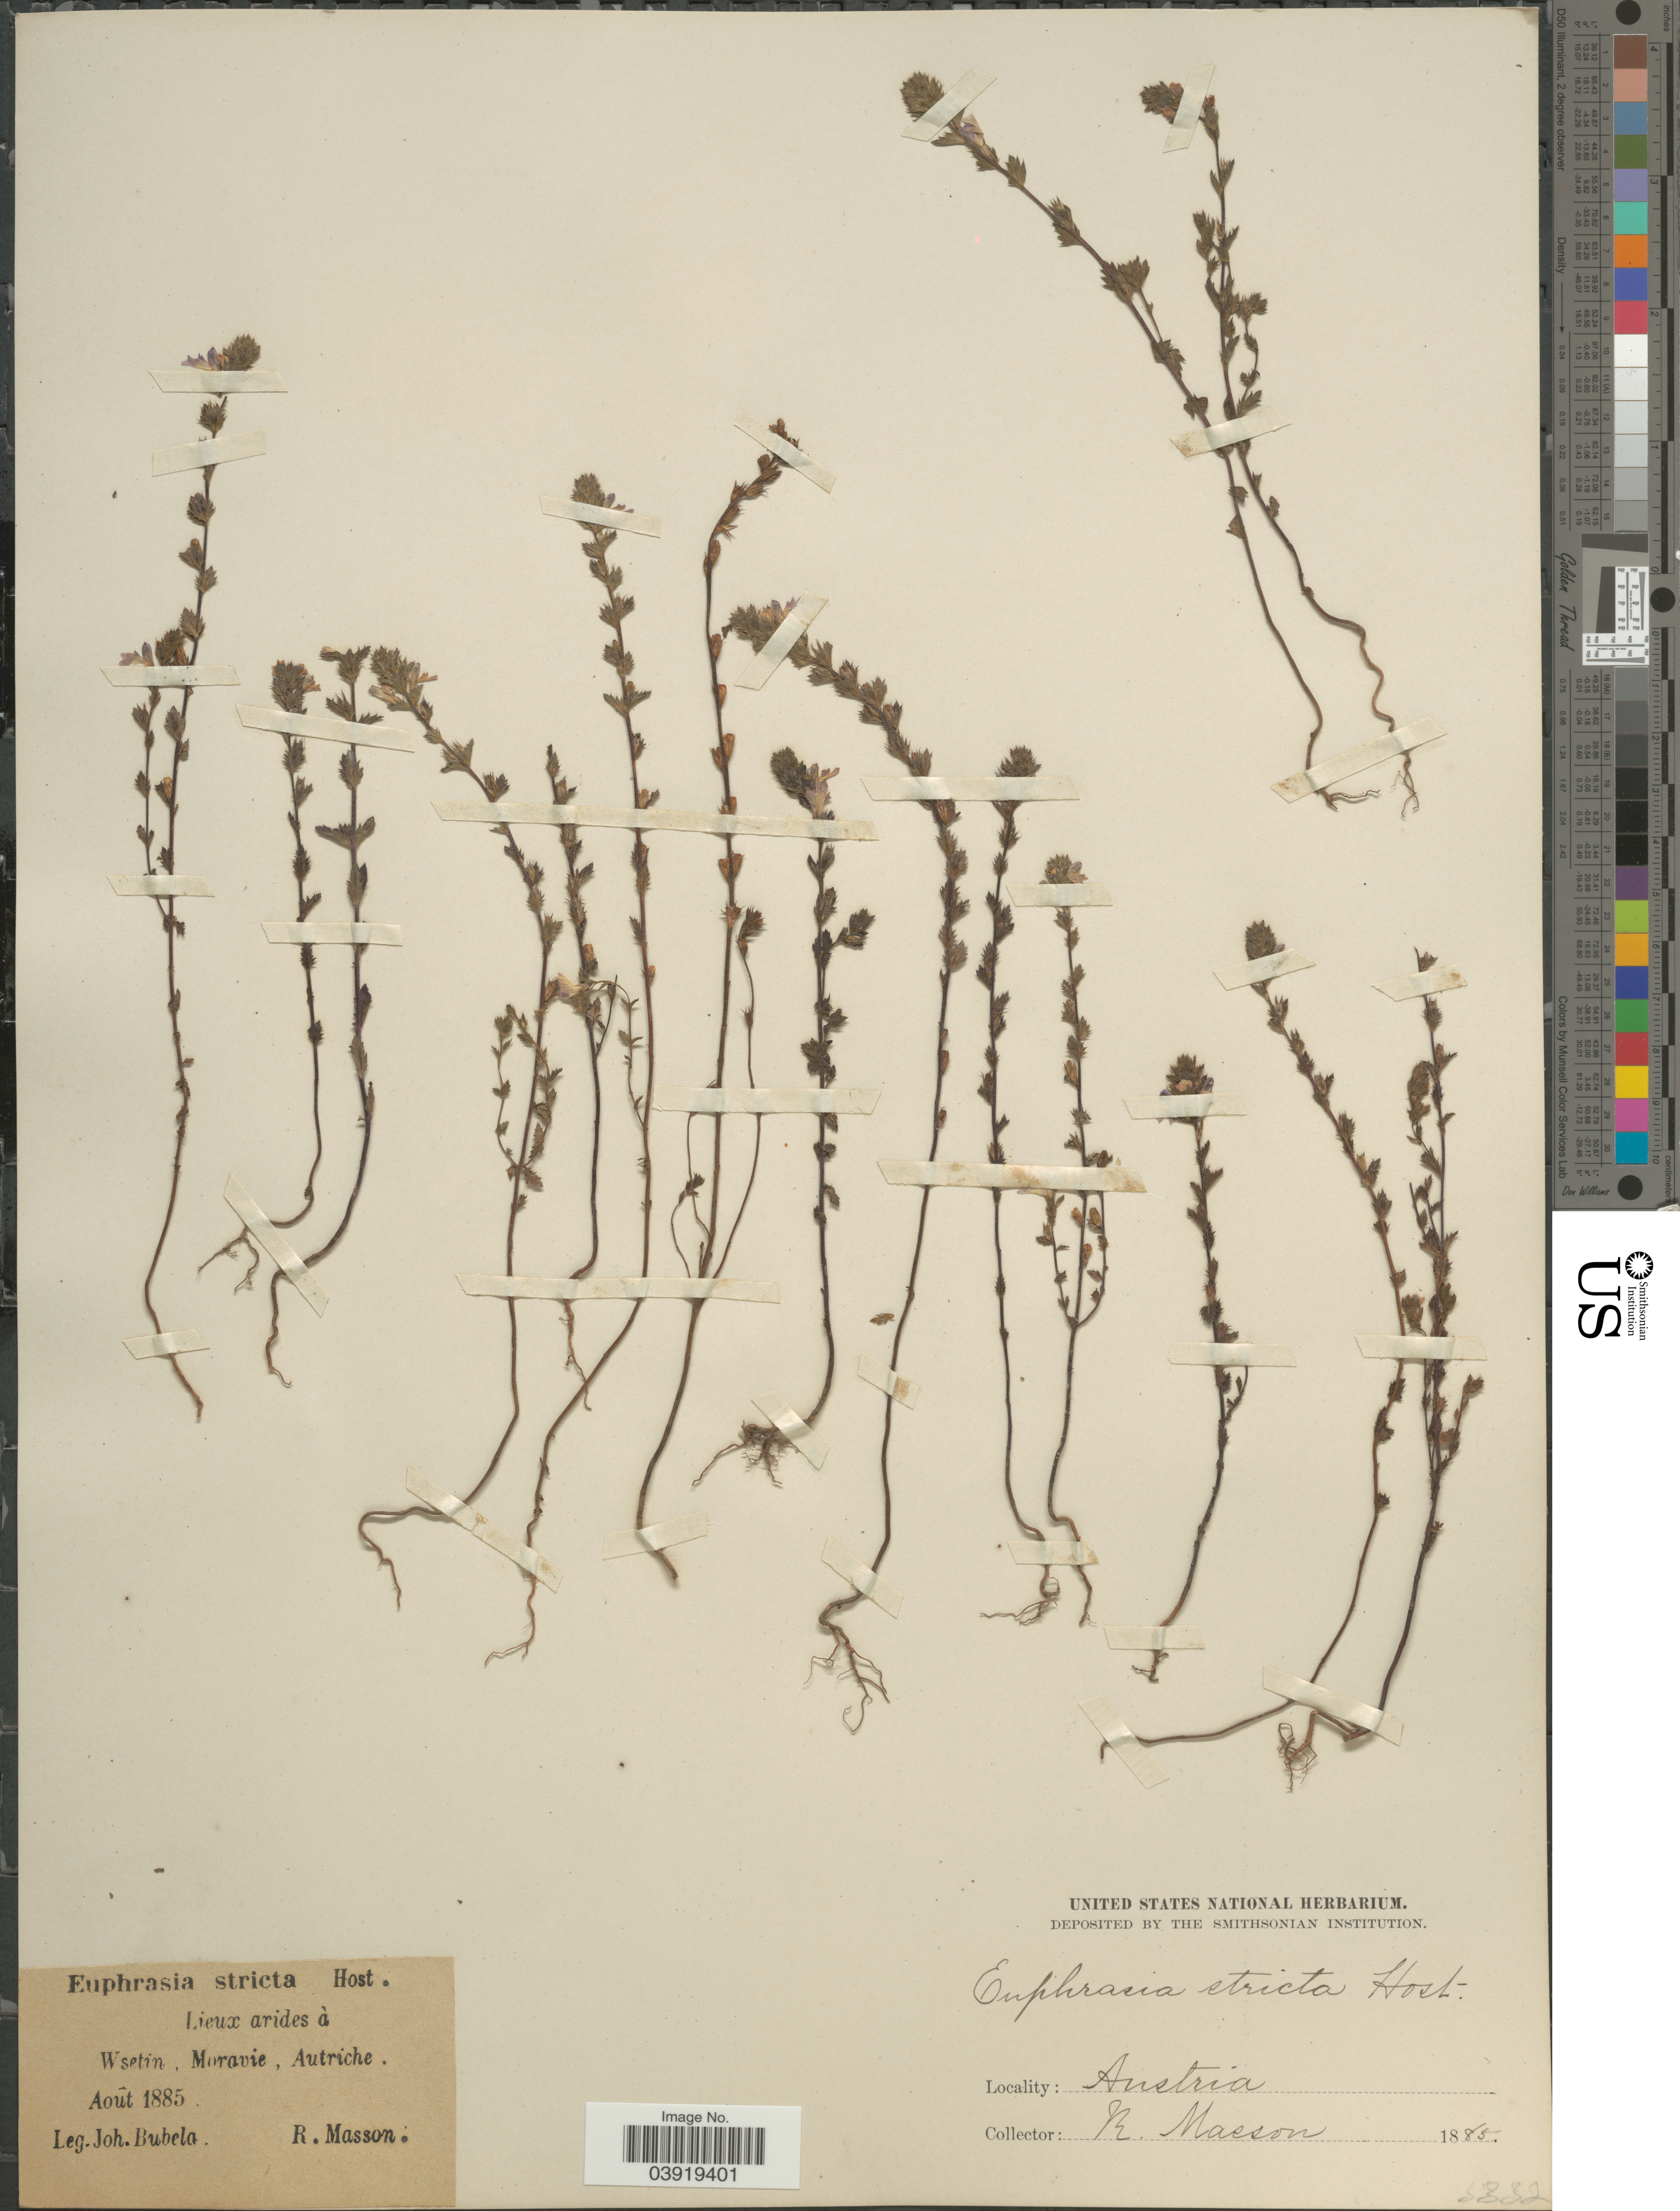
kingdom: Plantae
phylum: Tracheophyta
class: Magnoliopsida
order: Lamiales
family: Orobanchaceae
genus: Euphrasia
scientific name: Euphrasia stricta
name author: Kunth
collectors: R. Masson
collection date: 1885-08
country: Austria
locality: Lieux arides à Wsetin, Moravie, Autriche.